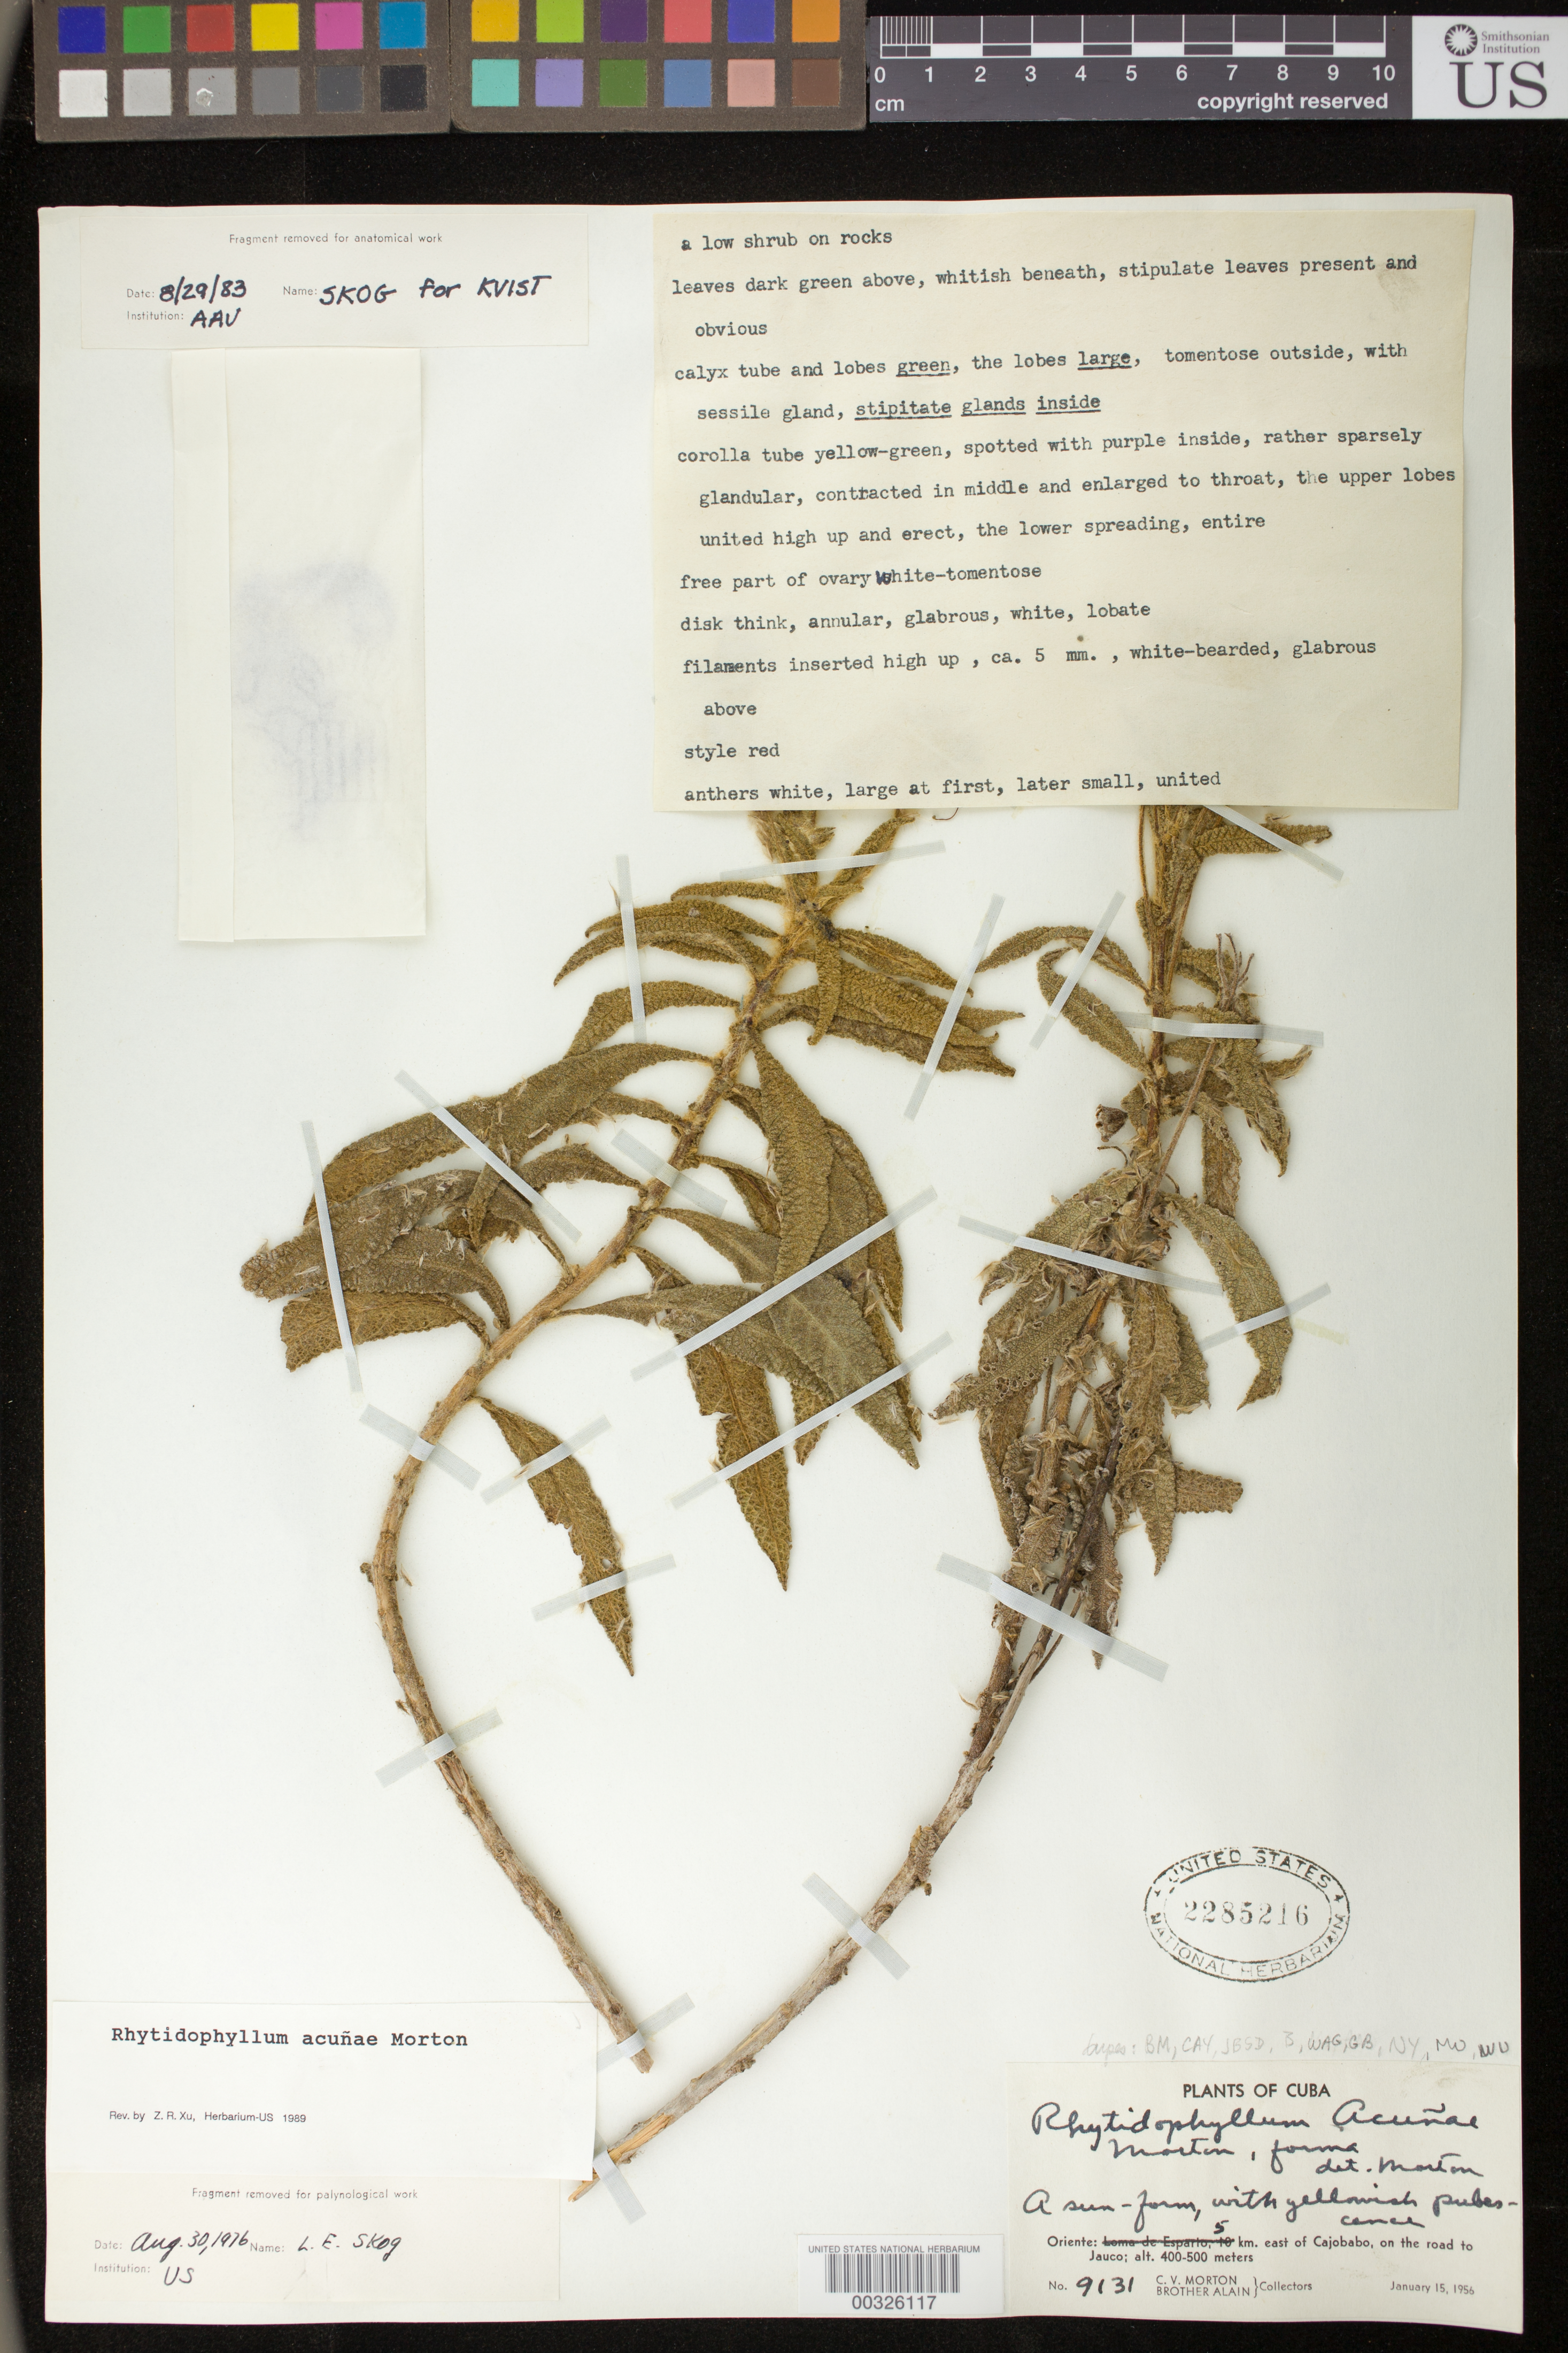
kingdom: Plantae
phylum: Tracheophyta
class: Magnoliopsida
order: Lamiales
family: Gesneriaceae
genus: Rhytidophyllum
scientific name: Rhytidophyllum acunae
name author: C.V. Morton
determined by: Skog, Laurence E.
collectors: C. V. Morton & A. H. Liogier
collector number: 9131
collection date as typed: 15 Jan 1956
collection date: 1956-01-15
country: Cuba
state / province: Oriente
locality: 5 km E of Cajobabo, on the road to Jauco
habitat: On rocks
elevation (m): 400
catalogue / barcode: US 2285216